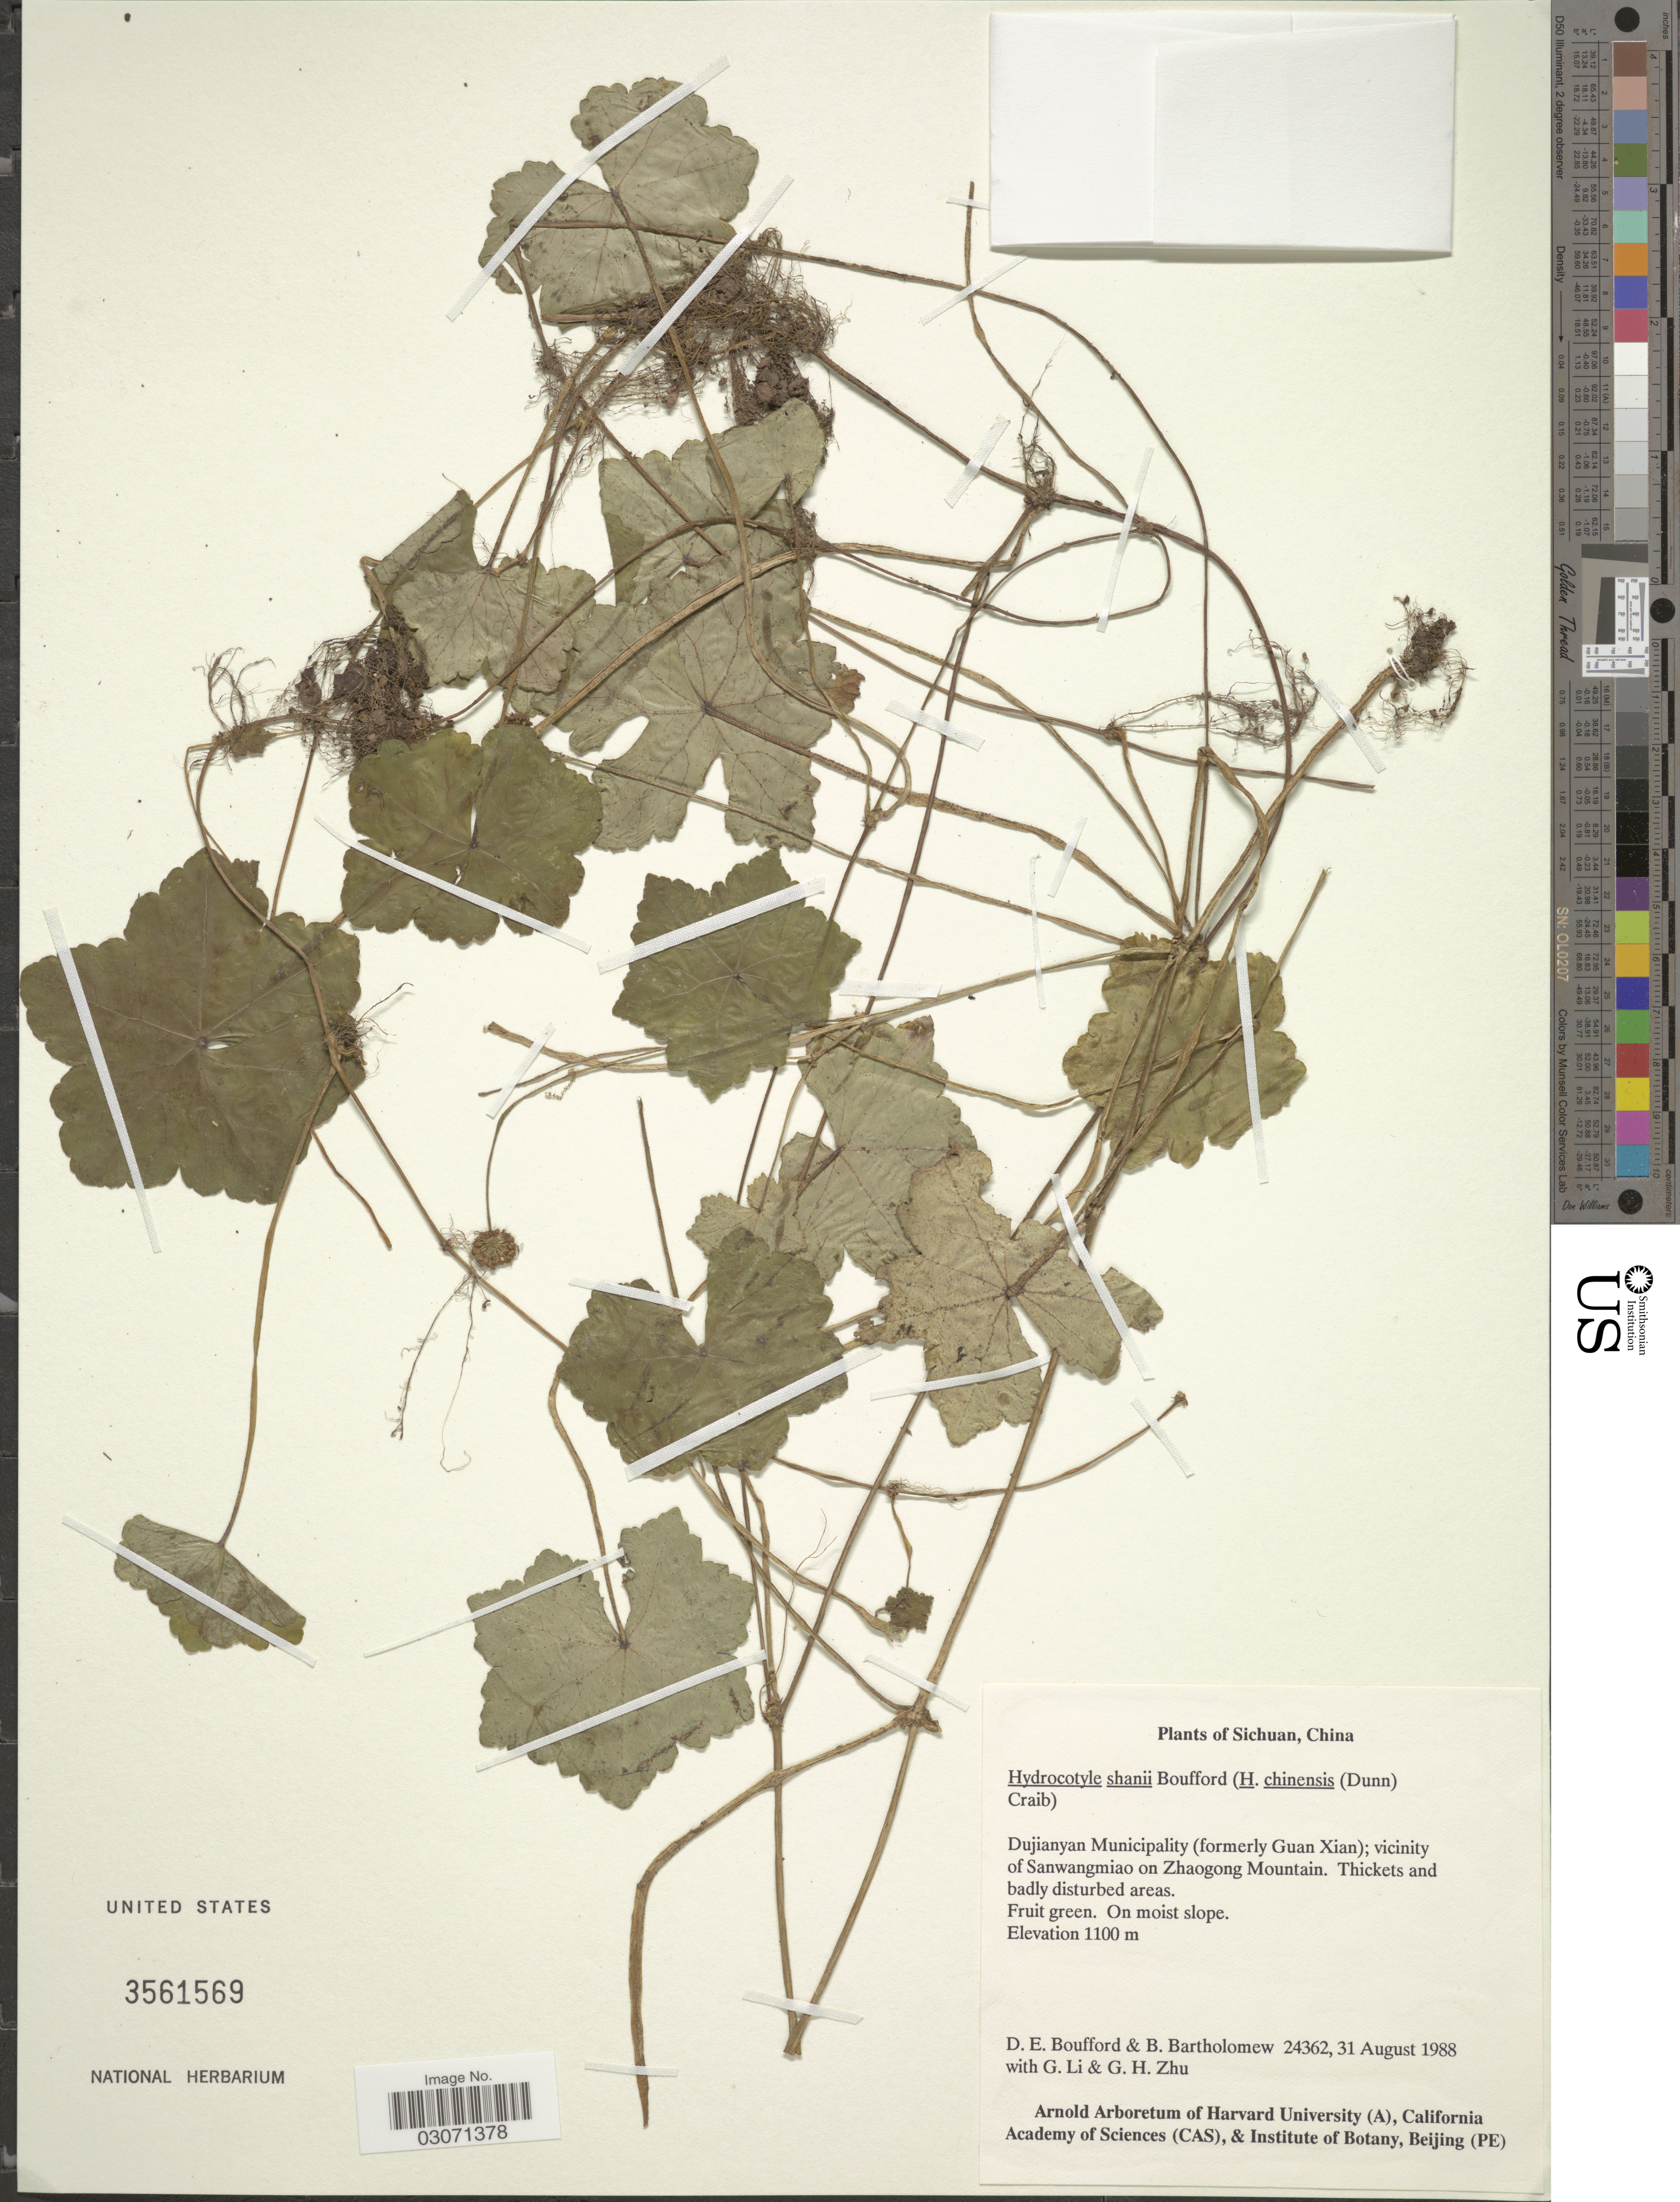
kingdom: Plantae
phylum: Tracheophyta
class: Magnoliopsida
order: Apiales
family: Araliaceae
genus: Hydrocotyle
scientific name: Hydrocotyle hookeri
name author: (C.B. Clarke) Craib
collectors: D. E. Boufford, B. Bartholomew, G. Li & G. H. Zhu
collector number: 24362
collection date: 1988-08-31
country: China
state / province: Sichuan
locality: Dujianyan Municipality (formerly Guan Xian); vicinity of Sanwangmiao on Zhaogong Mountain.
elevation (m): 1100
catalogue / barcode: US 3561569